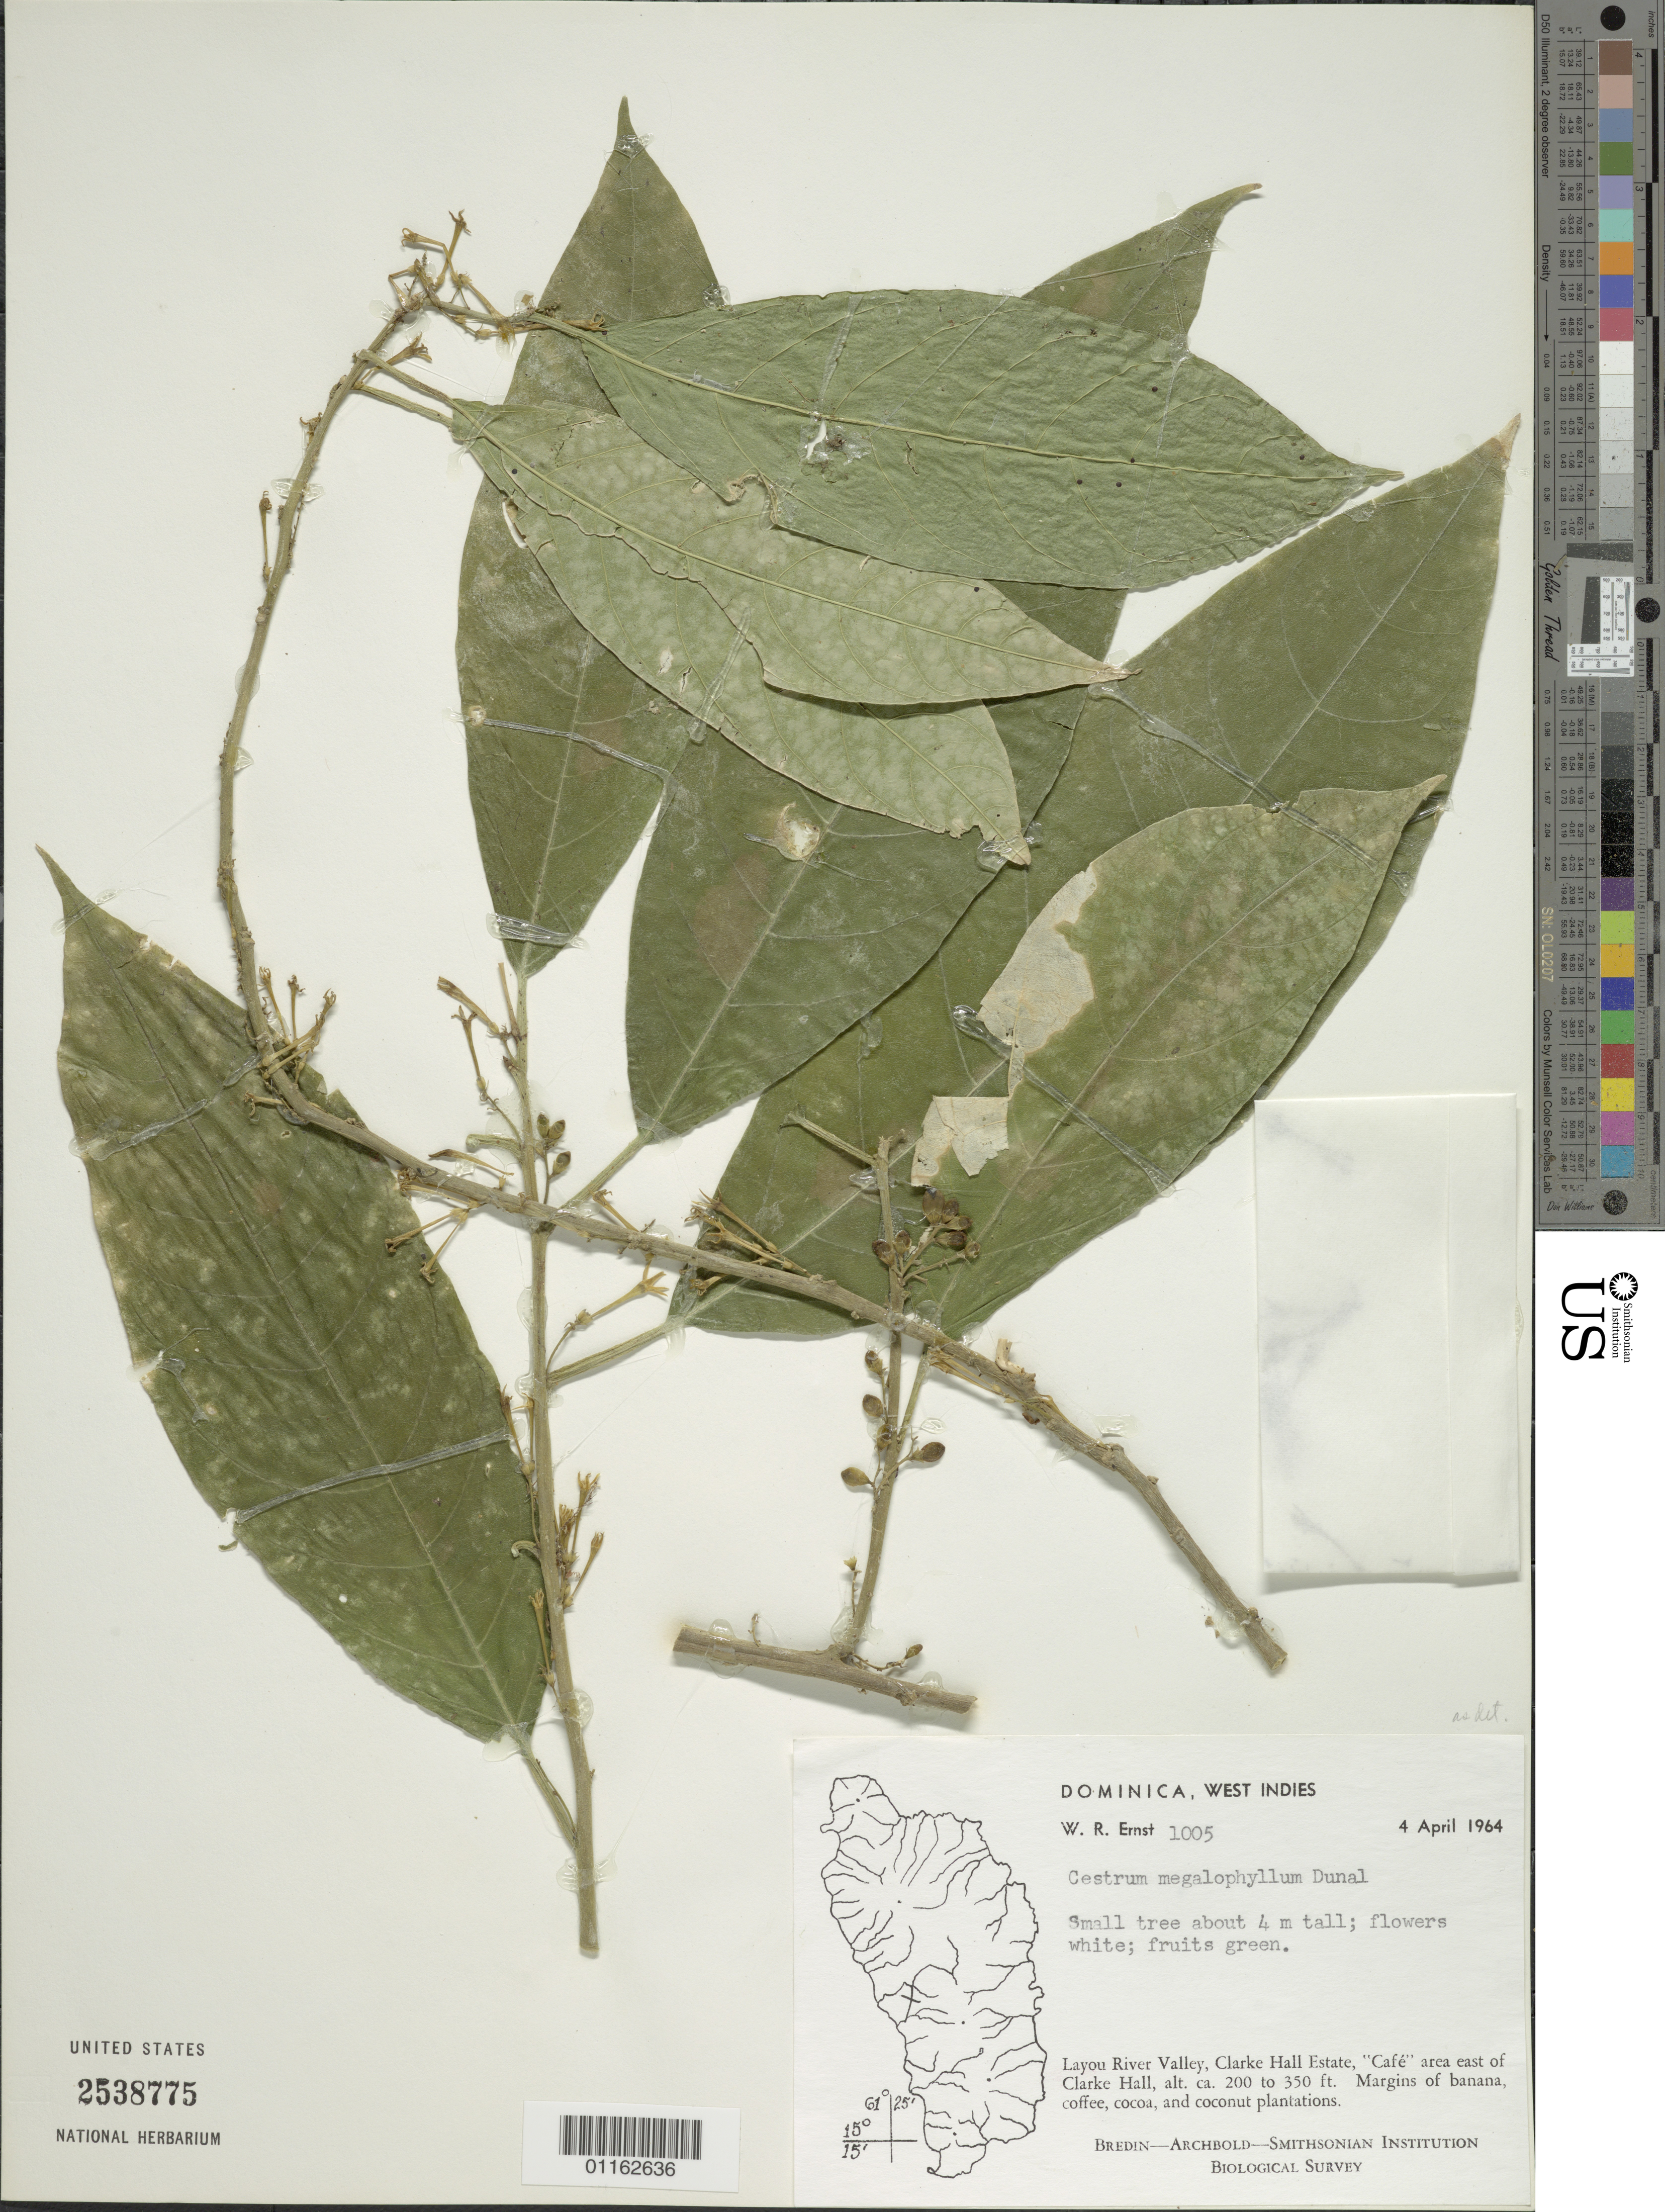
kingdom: Plantae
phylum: Tracheophyta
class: Magnoliopsida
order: Solanales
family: Solanaceae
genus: Cestrum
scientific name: Cestrum megalophyllum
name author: Dunal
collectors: W. R. Ernst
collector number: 1005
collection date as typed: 04 Apr 1964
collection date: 1964-04-04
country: Dominica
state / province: St. Joseph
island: Dominica I.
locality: Layou River Valley, Clarke Hall Estate. Margins of banana, coffee, cocoa, and coconut planations.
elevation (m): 61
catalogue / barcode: US 2538775